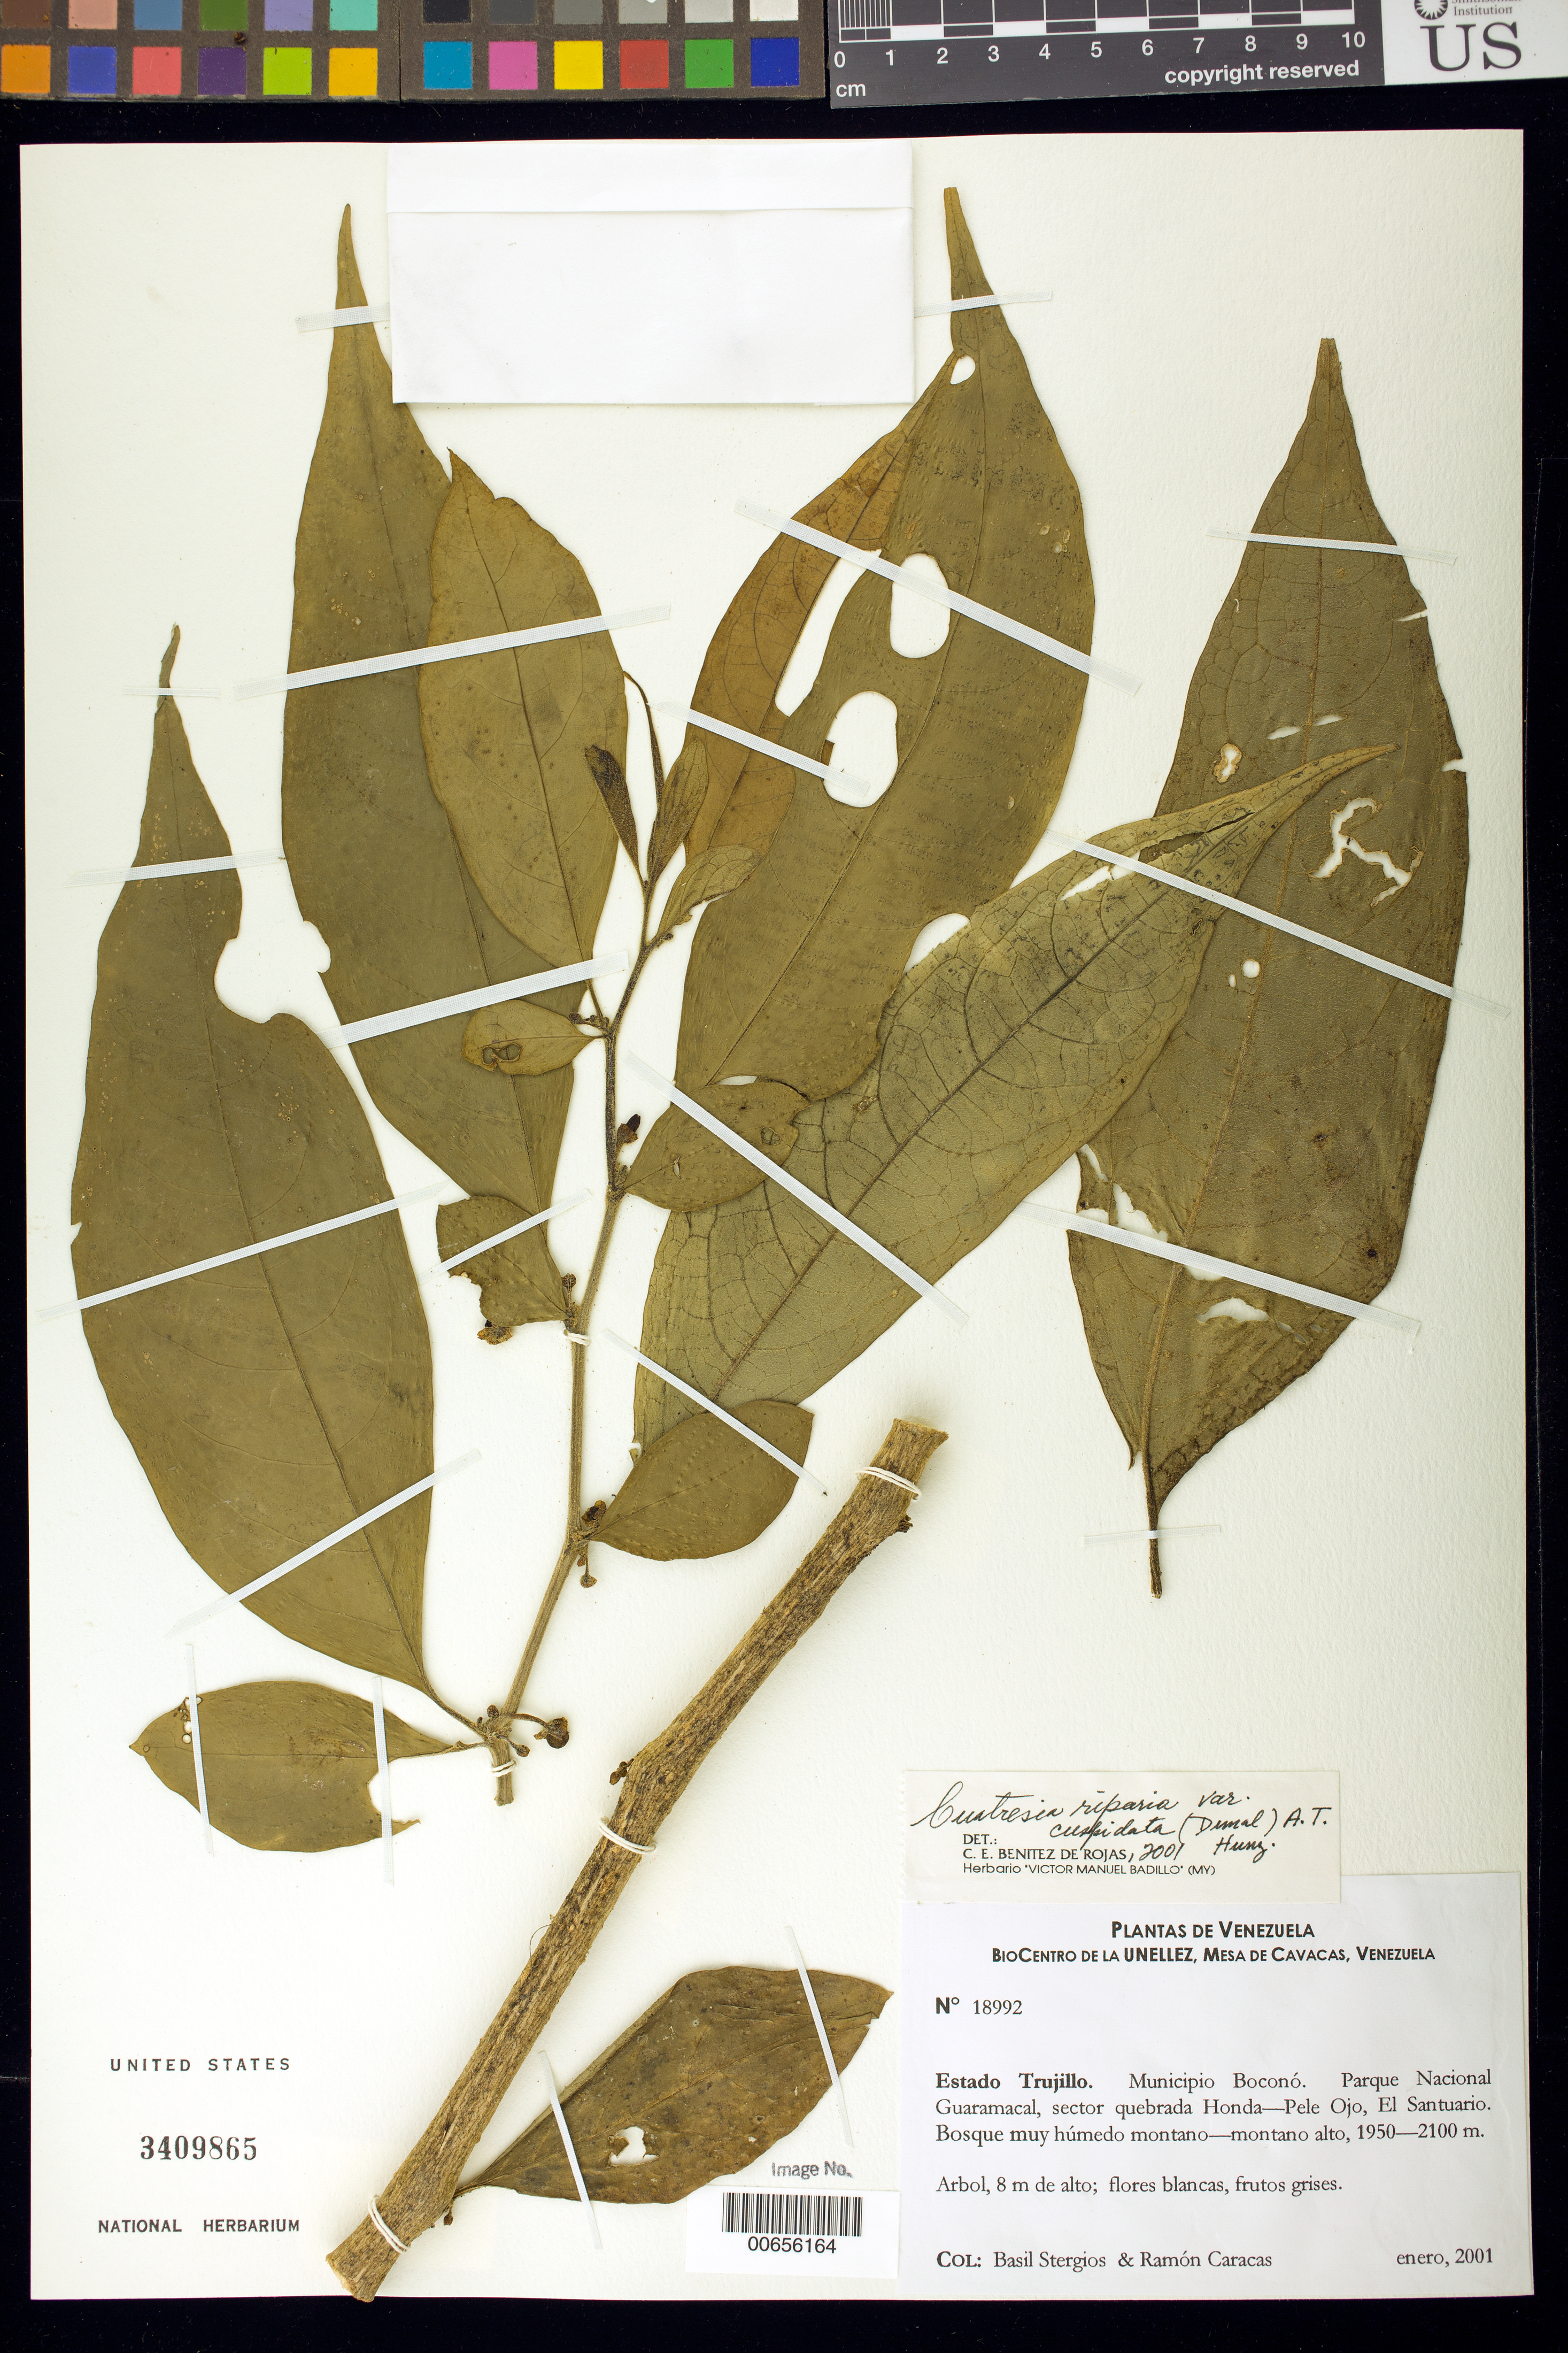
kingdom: Plantae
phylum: Tracheophyta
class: Magnoliopsida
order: Solanales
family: Solanaceae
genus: Cuatresia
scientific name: Cuatresia riparia var. cuspidata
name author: (Dunal) Hunz.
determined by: Benítez, C. E.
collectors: B. G. Stergios & R. Caracas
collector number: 18992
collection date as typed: Jan 2001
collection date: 2001-01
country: Venezuela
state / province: Trujillo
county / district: Boconó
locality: Parque Nacional Guaramacal, sector quebrada Honda-Pele Ojo, El Santuario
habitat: Bosque muy húmedo montano-montano alto.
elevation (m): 1950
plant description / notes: COL, MY, PORT, US, VEN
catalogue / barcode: US 3409865